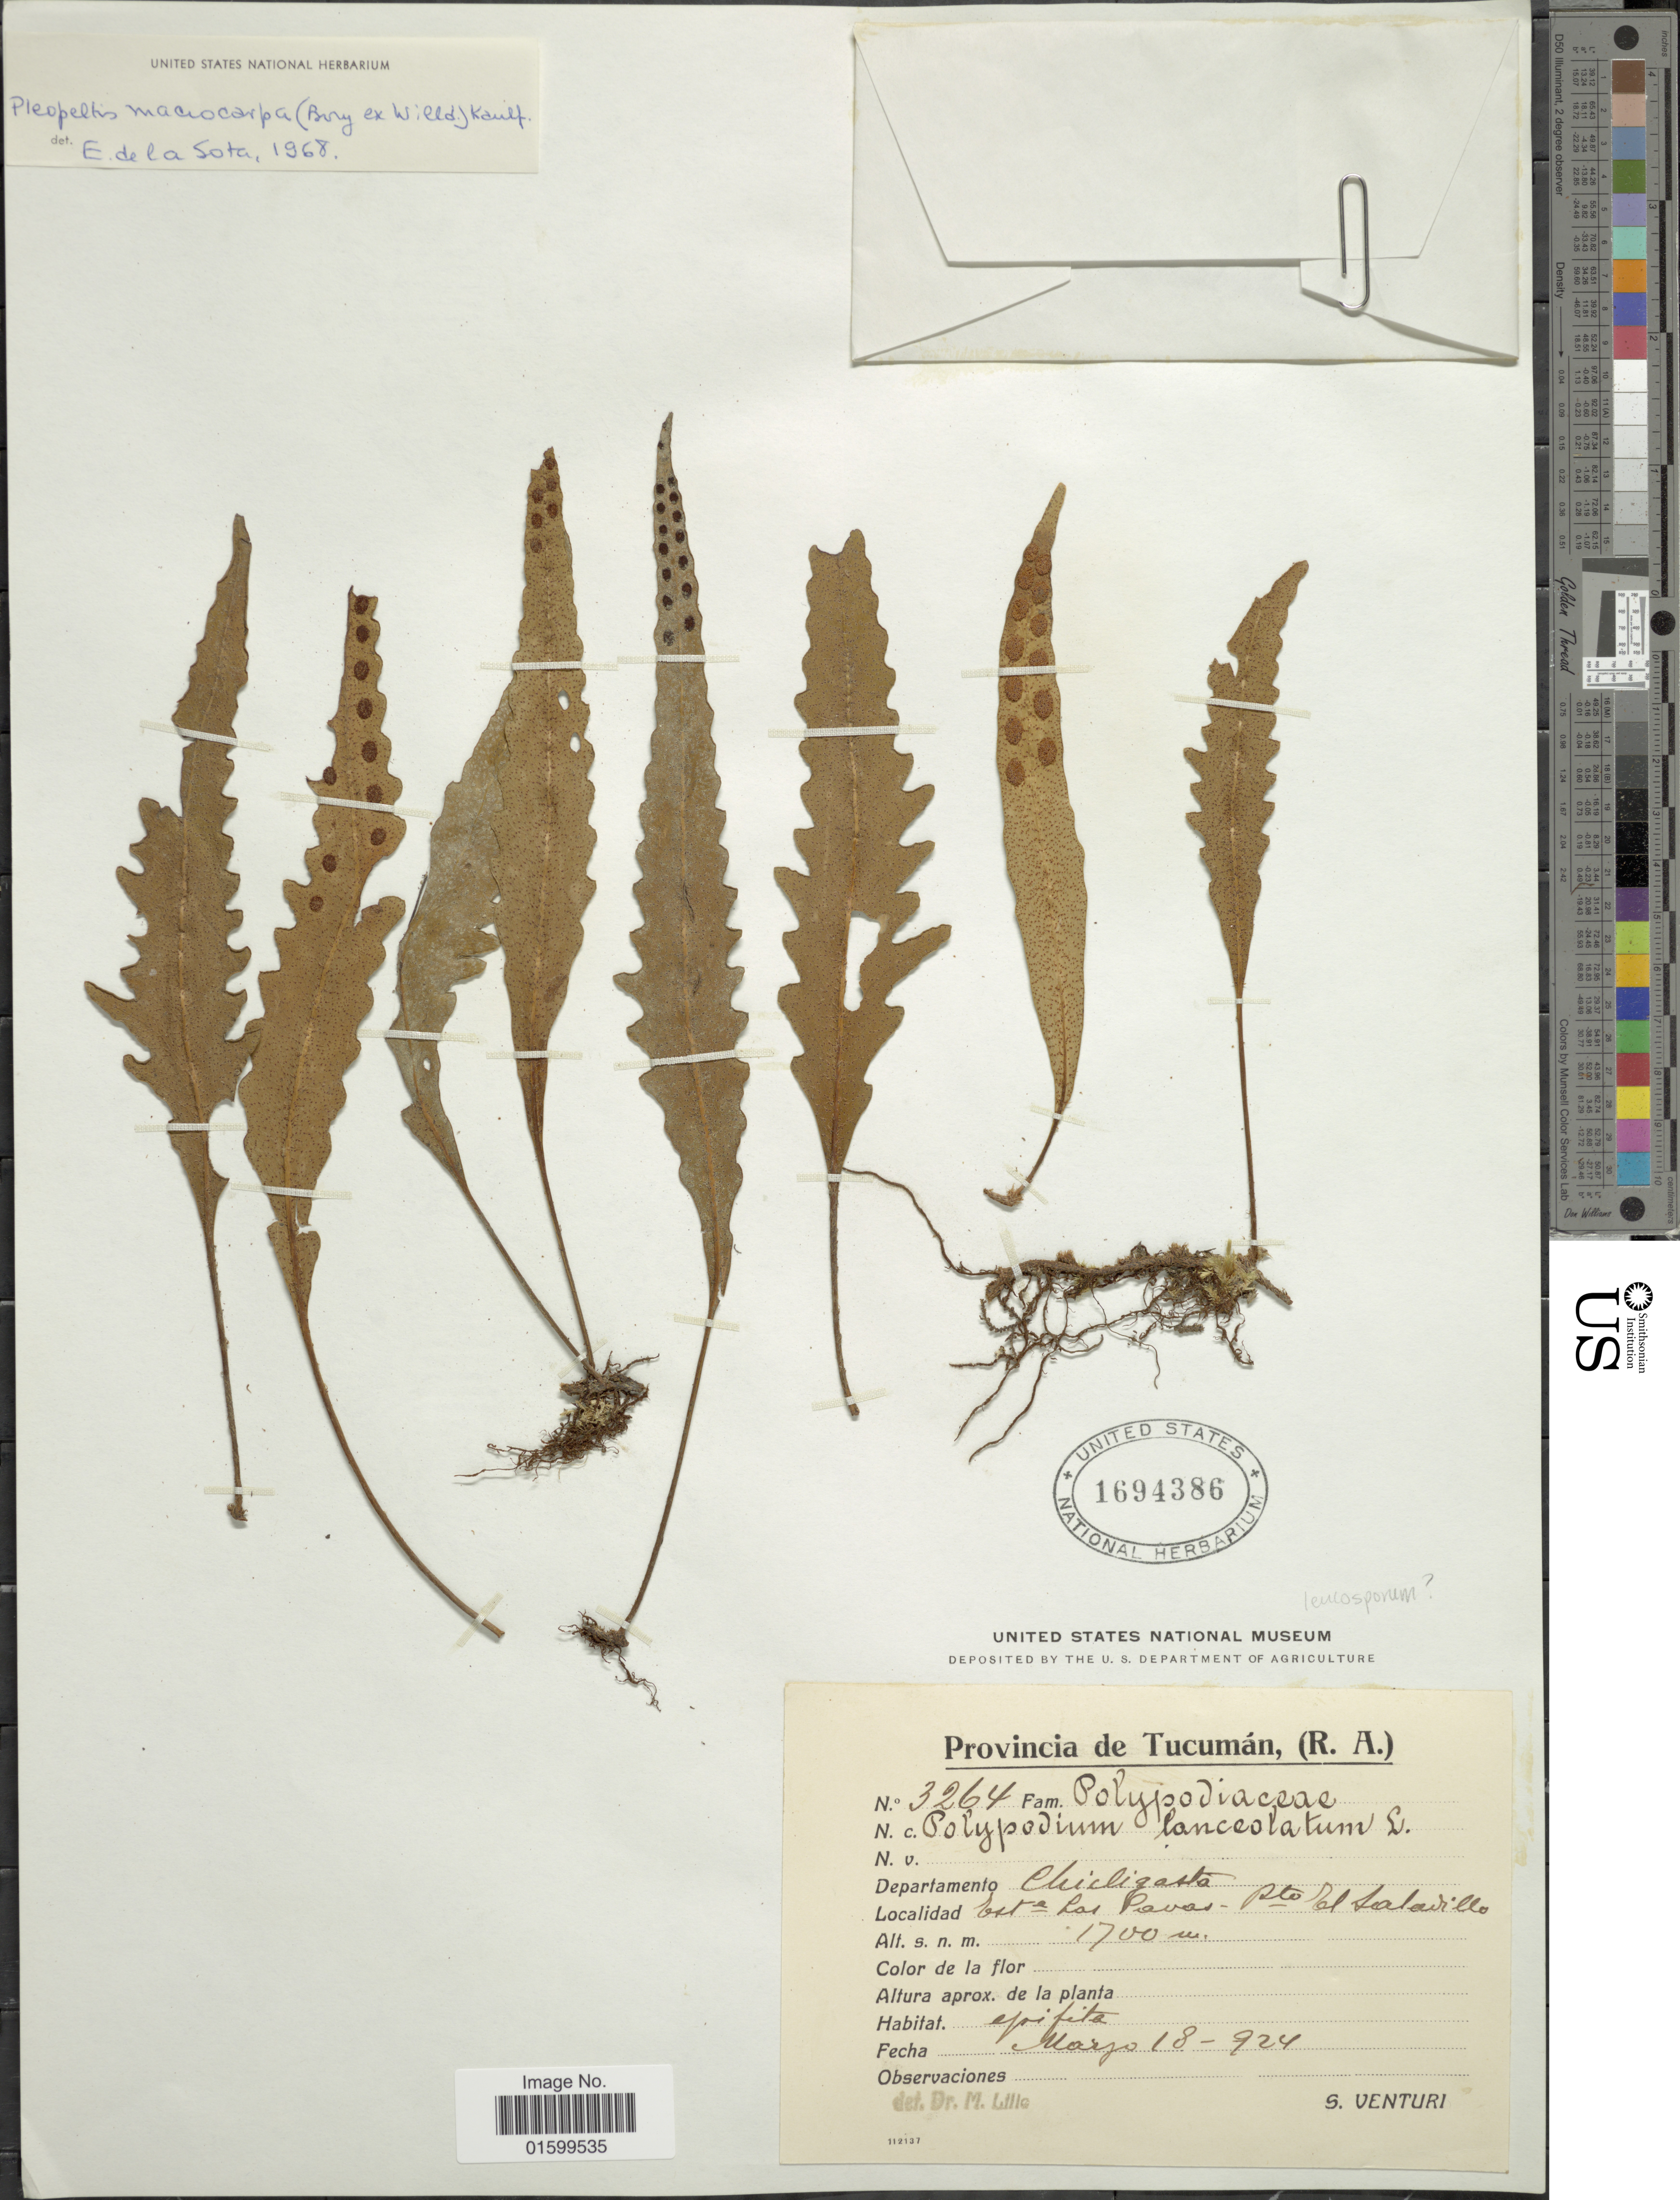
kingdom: Plantae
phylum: Tracheophyta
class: Polypodiopsida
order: Polypodiales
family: Polypodiaceae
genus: Pleopeltis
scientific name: Pleopeltis macrocarpa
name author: (Bory ex Willd.) Kaulf.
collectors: S. Venturi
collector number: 3264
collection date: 1924-03-18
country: Argentina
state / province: Tucuman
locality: Provincia de Tucuman (R. A. ), Departamento Chicligasta, Esta. Las Pavas, Pto El Saladillo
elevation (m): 1700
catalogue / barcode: US 1694386